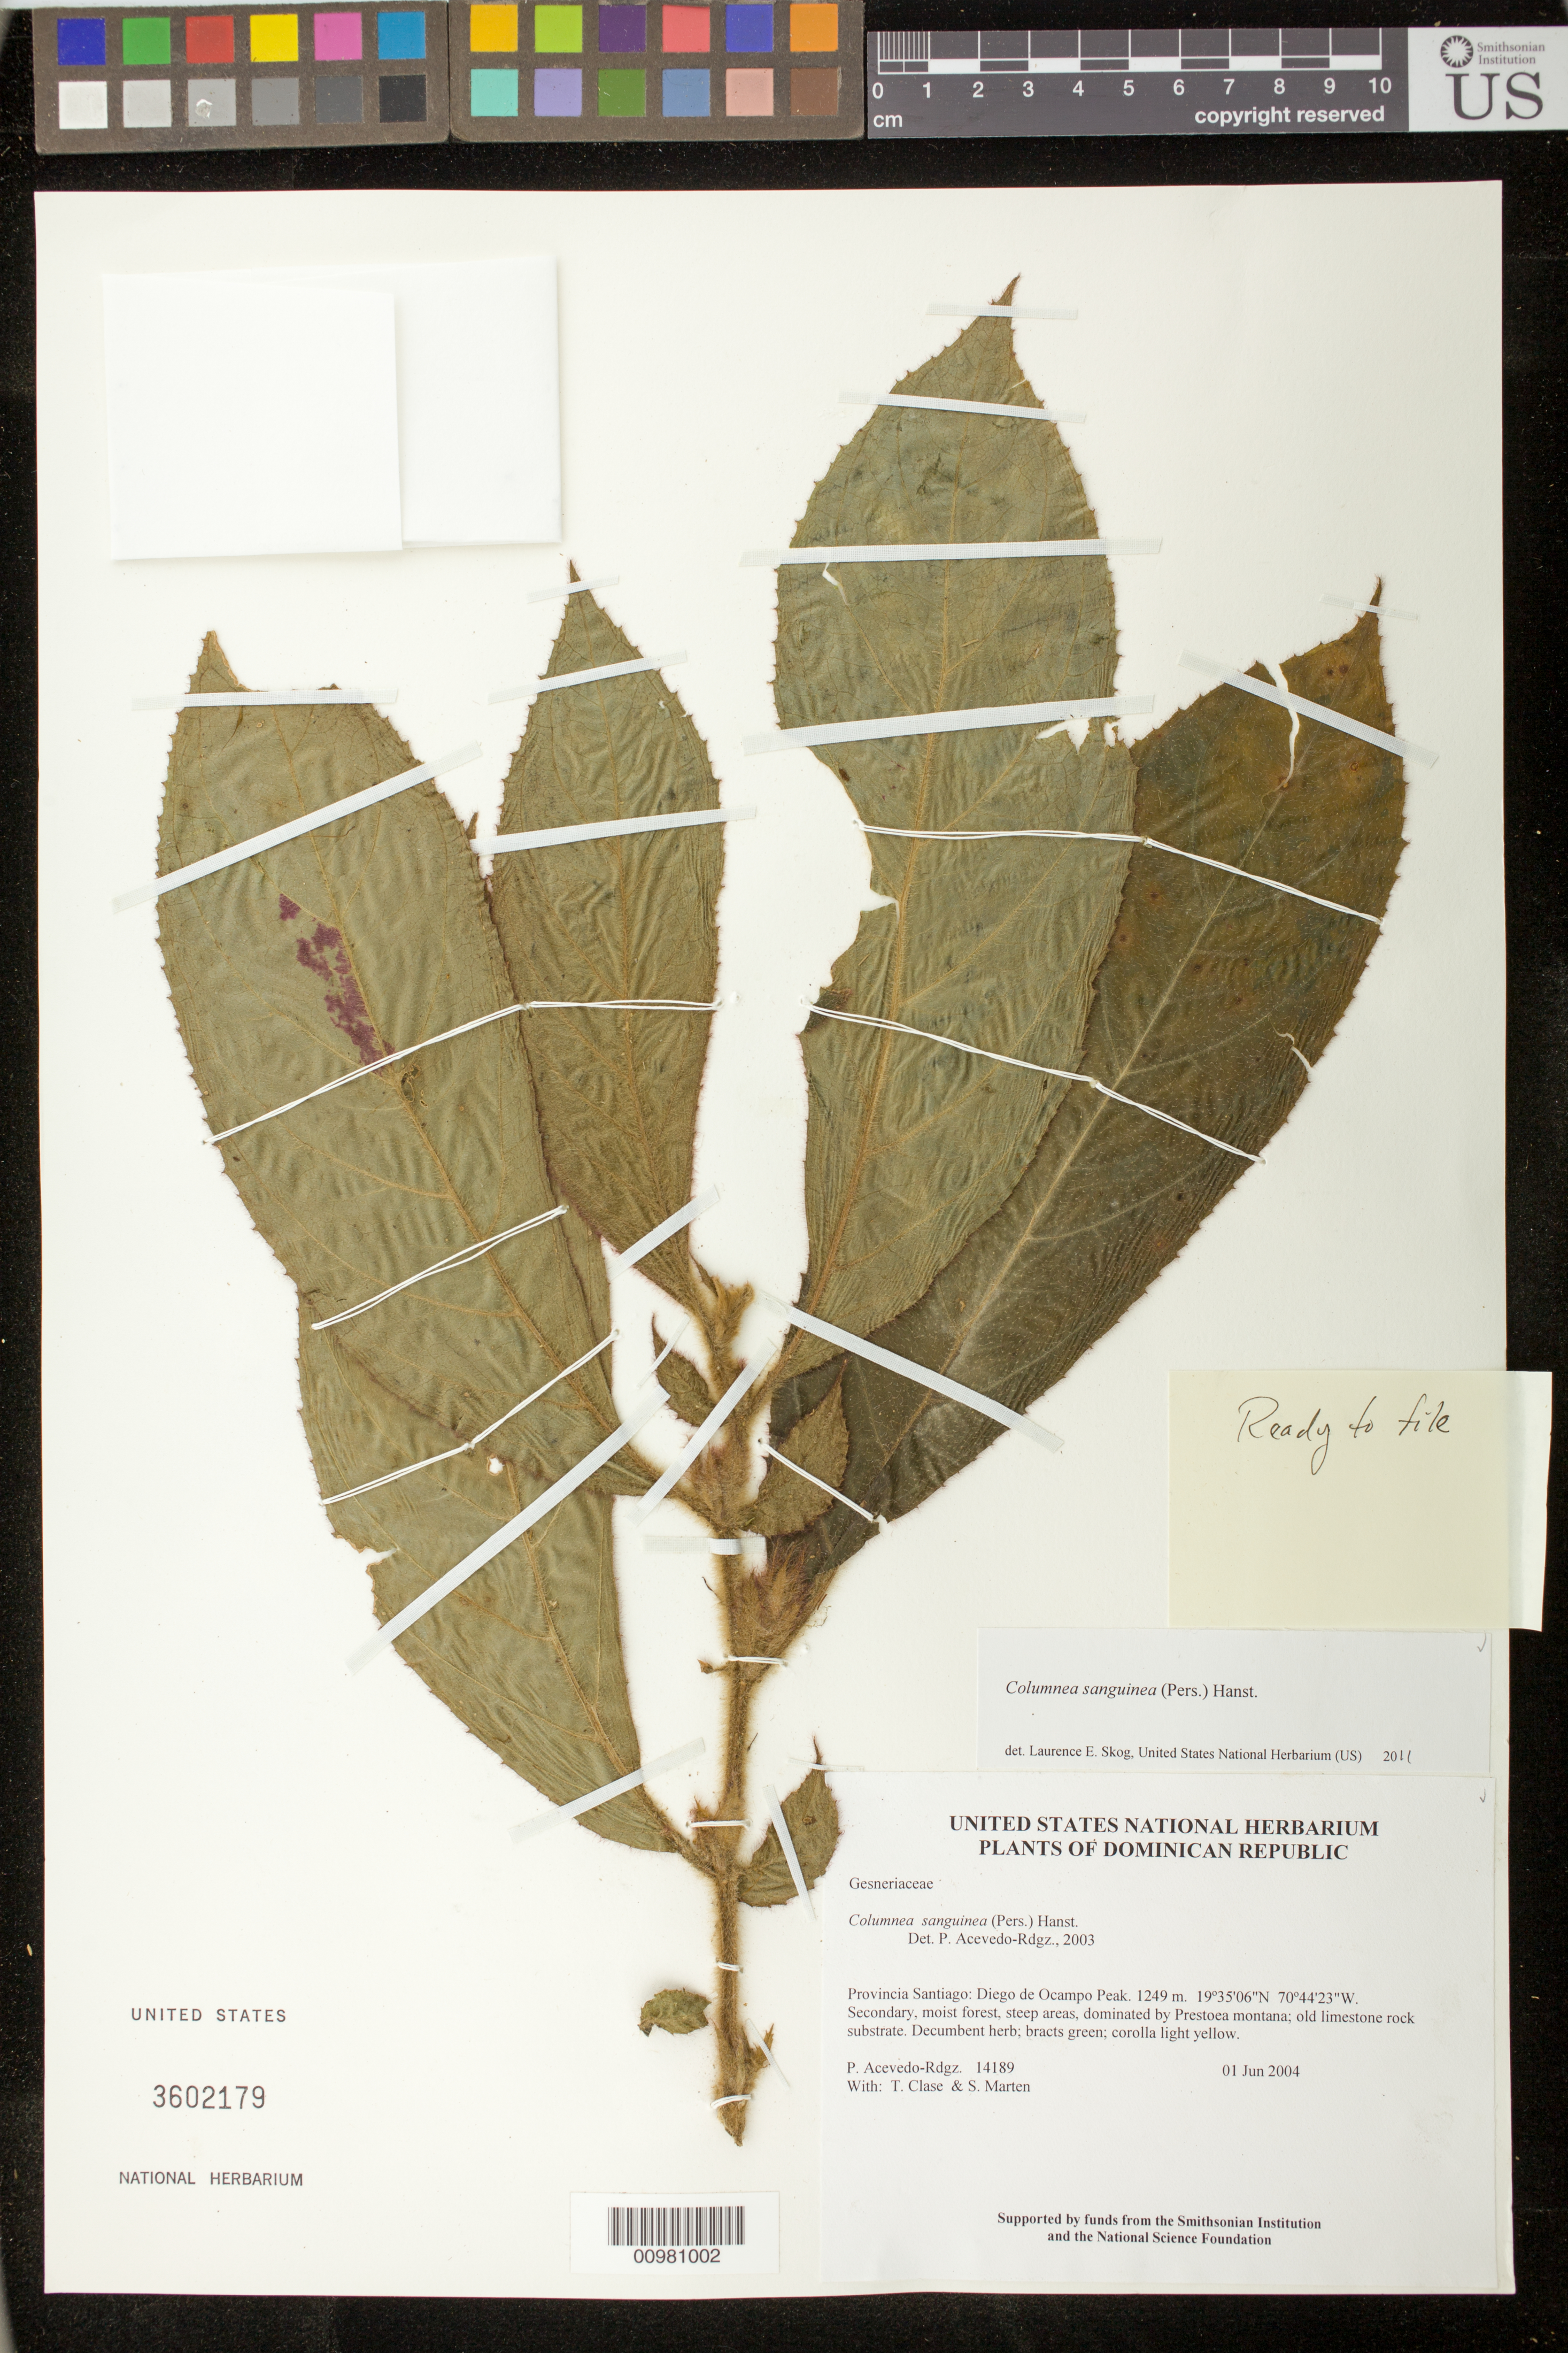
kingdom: Plantae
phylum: Tracheophyta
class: Magnoliopsida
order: Lamiales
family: Gesneriaceae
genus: Columnea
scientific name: Columnea sanguinea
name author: (Pers.) Hanst.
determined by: Acevedo-Rodríguez, P., (BOT), Smithsonian Institution - National Museum of Natural History (UNITED STATES)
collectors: P. Acevedo-Rodr., T. Clase & S. Marten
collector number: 14189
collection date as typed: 01 Jun 2004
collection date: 2004-06-01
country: Dominican Republic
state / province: Santiago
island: Hispaniola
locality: Provincia Santiago: Diego de Ocampo Peak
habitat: Secondary, moist forest, steep areas, dominated by Prestoea montana; old limestone rock substrate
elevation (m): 1249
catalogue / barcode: US 3602179